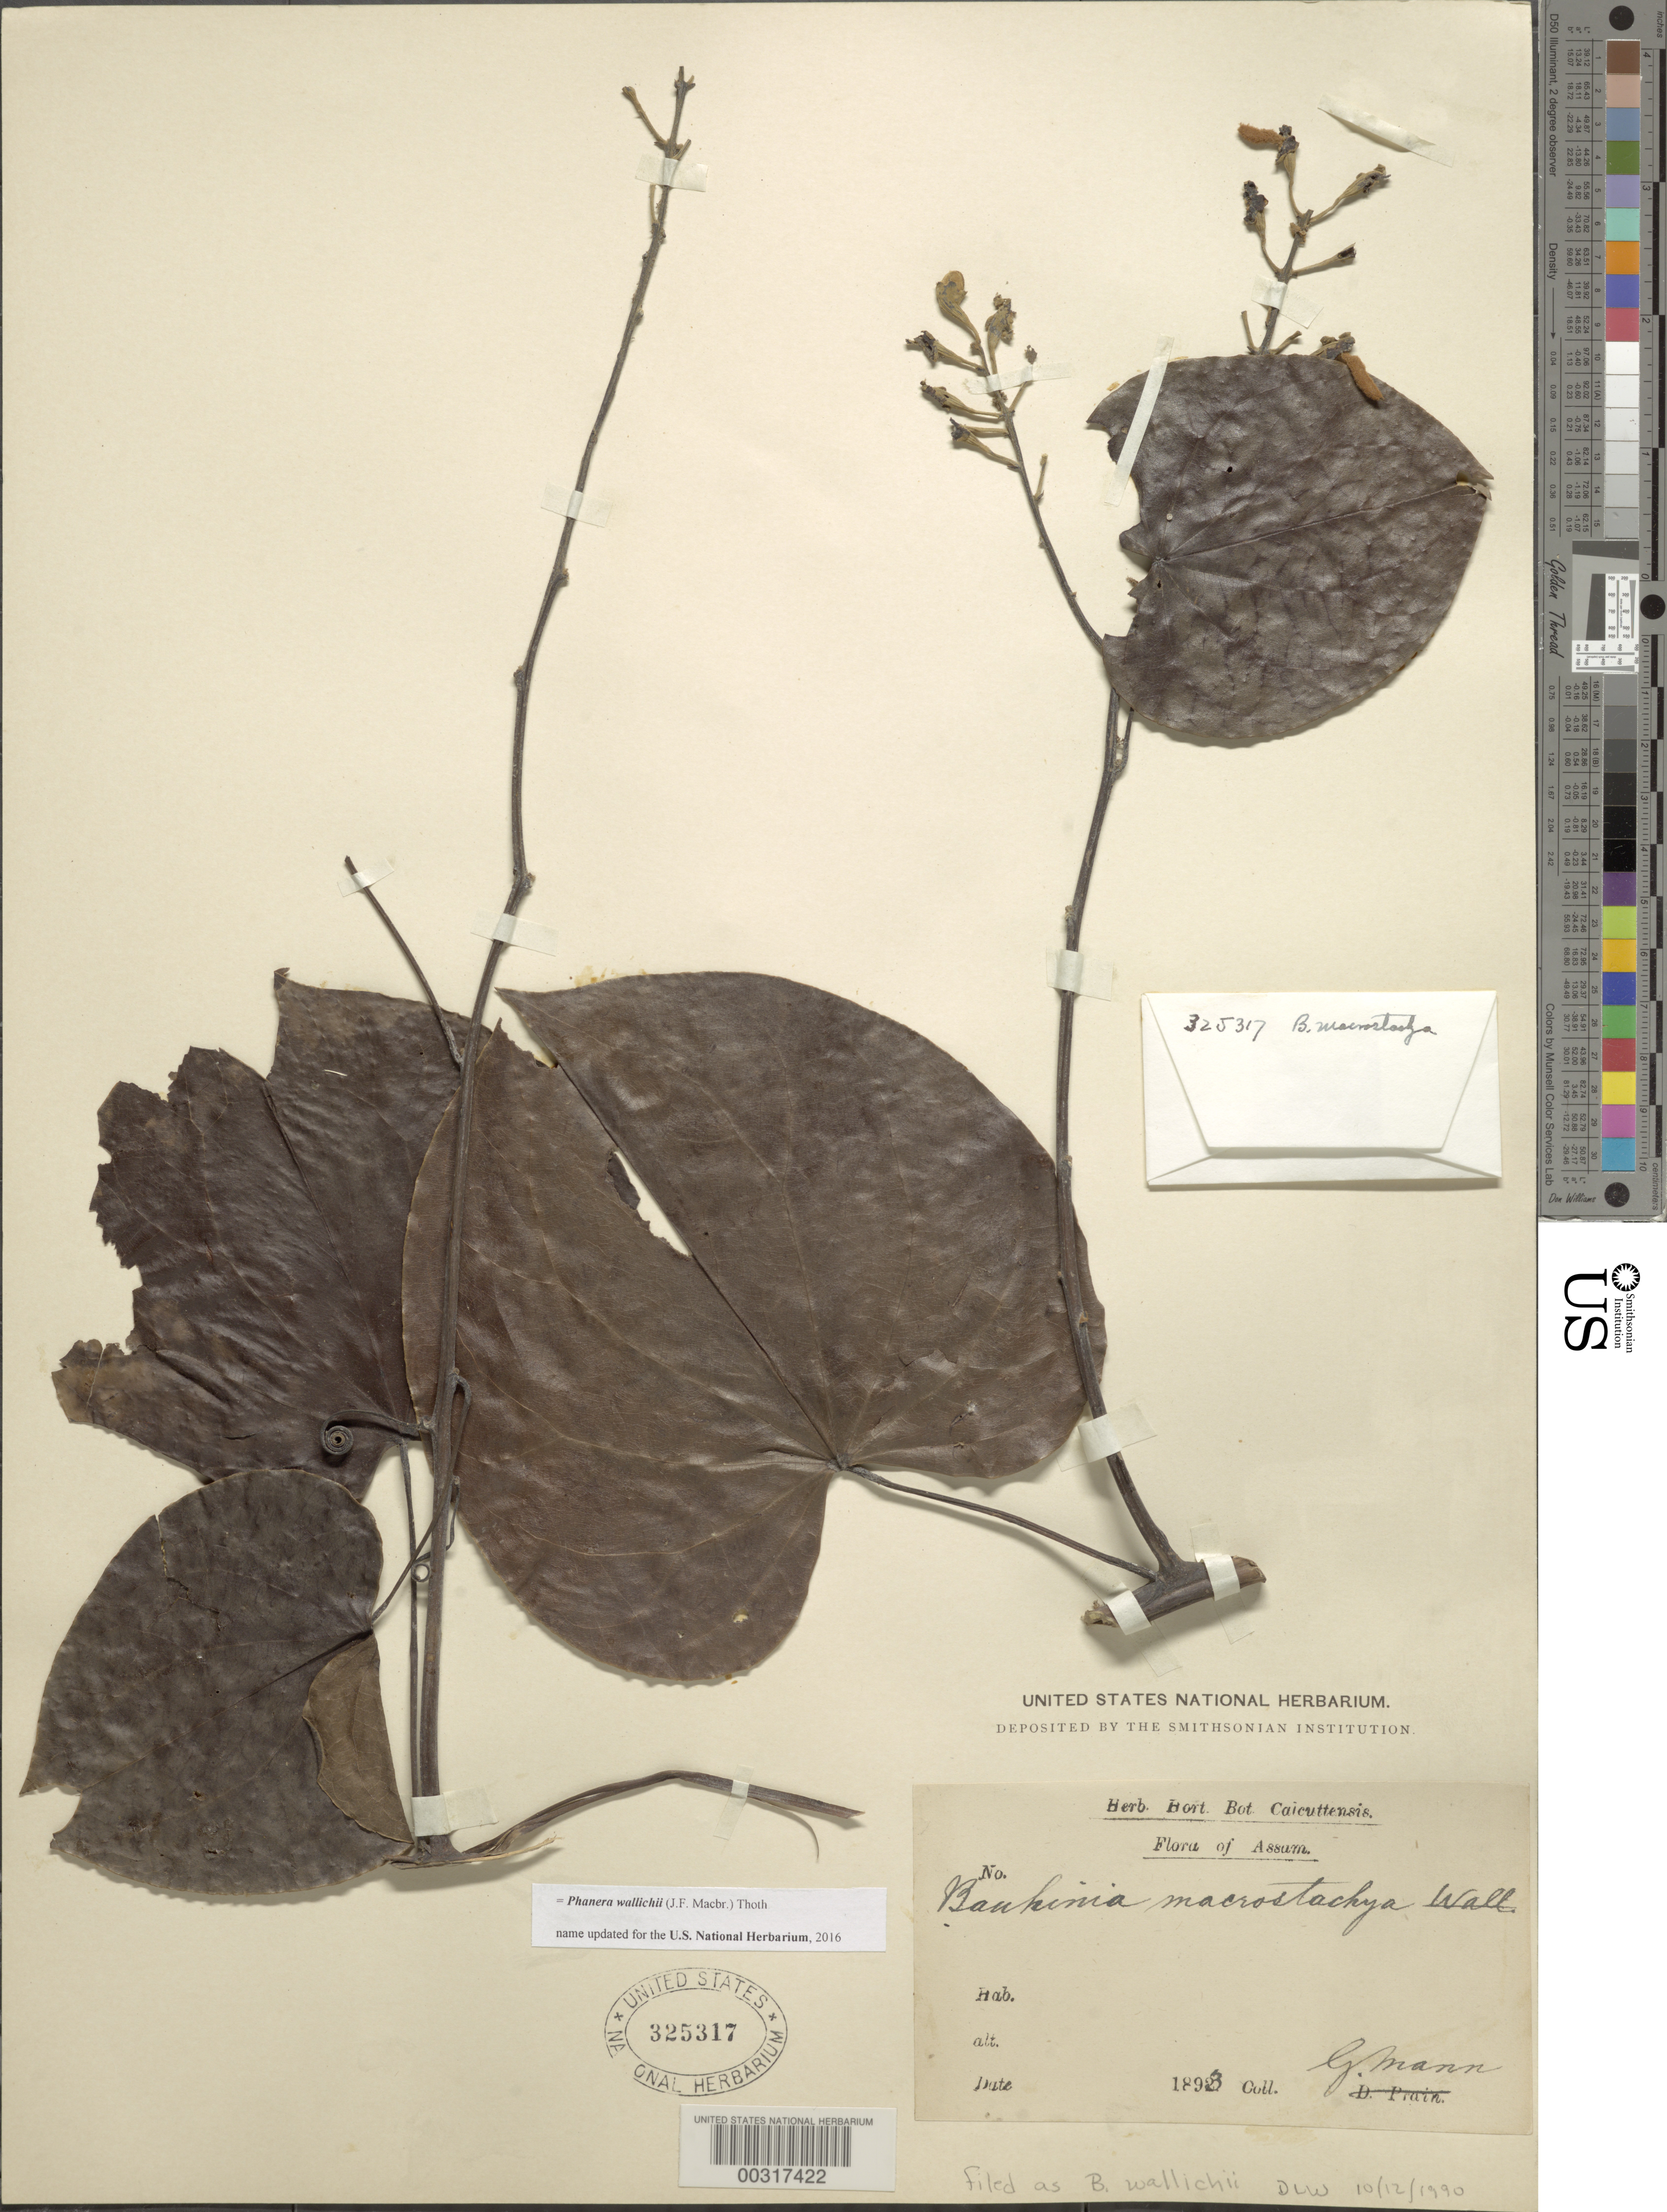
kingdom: Plantae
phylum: Tracheophyta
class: Magnoliopsida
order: Fabales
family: Fabaceae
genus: Phanera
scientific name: Phanera wallichii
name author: Thothathri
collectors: G. Mann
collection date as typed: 1893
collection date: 1893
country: India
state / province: Assam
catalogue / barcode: US 325317